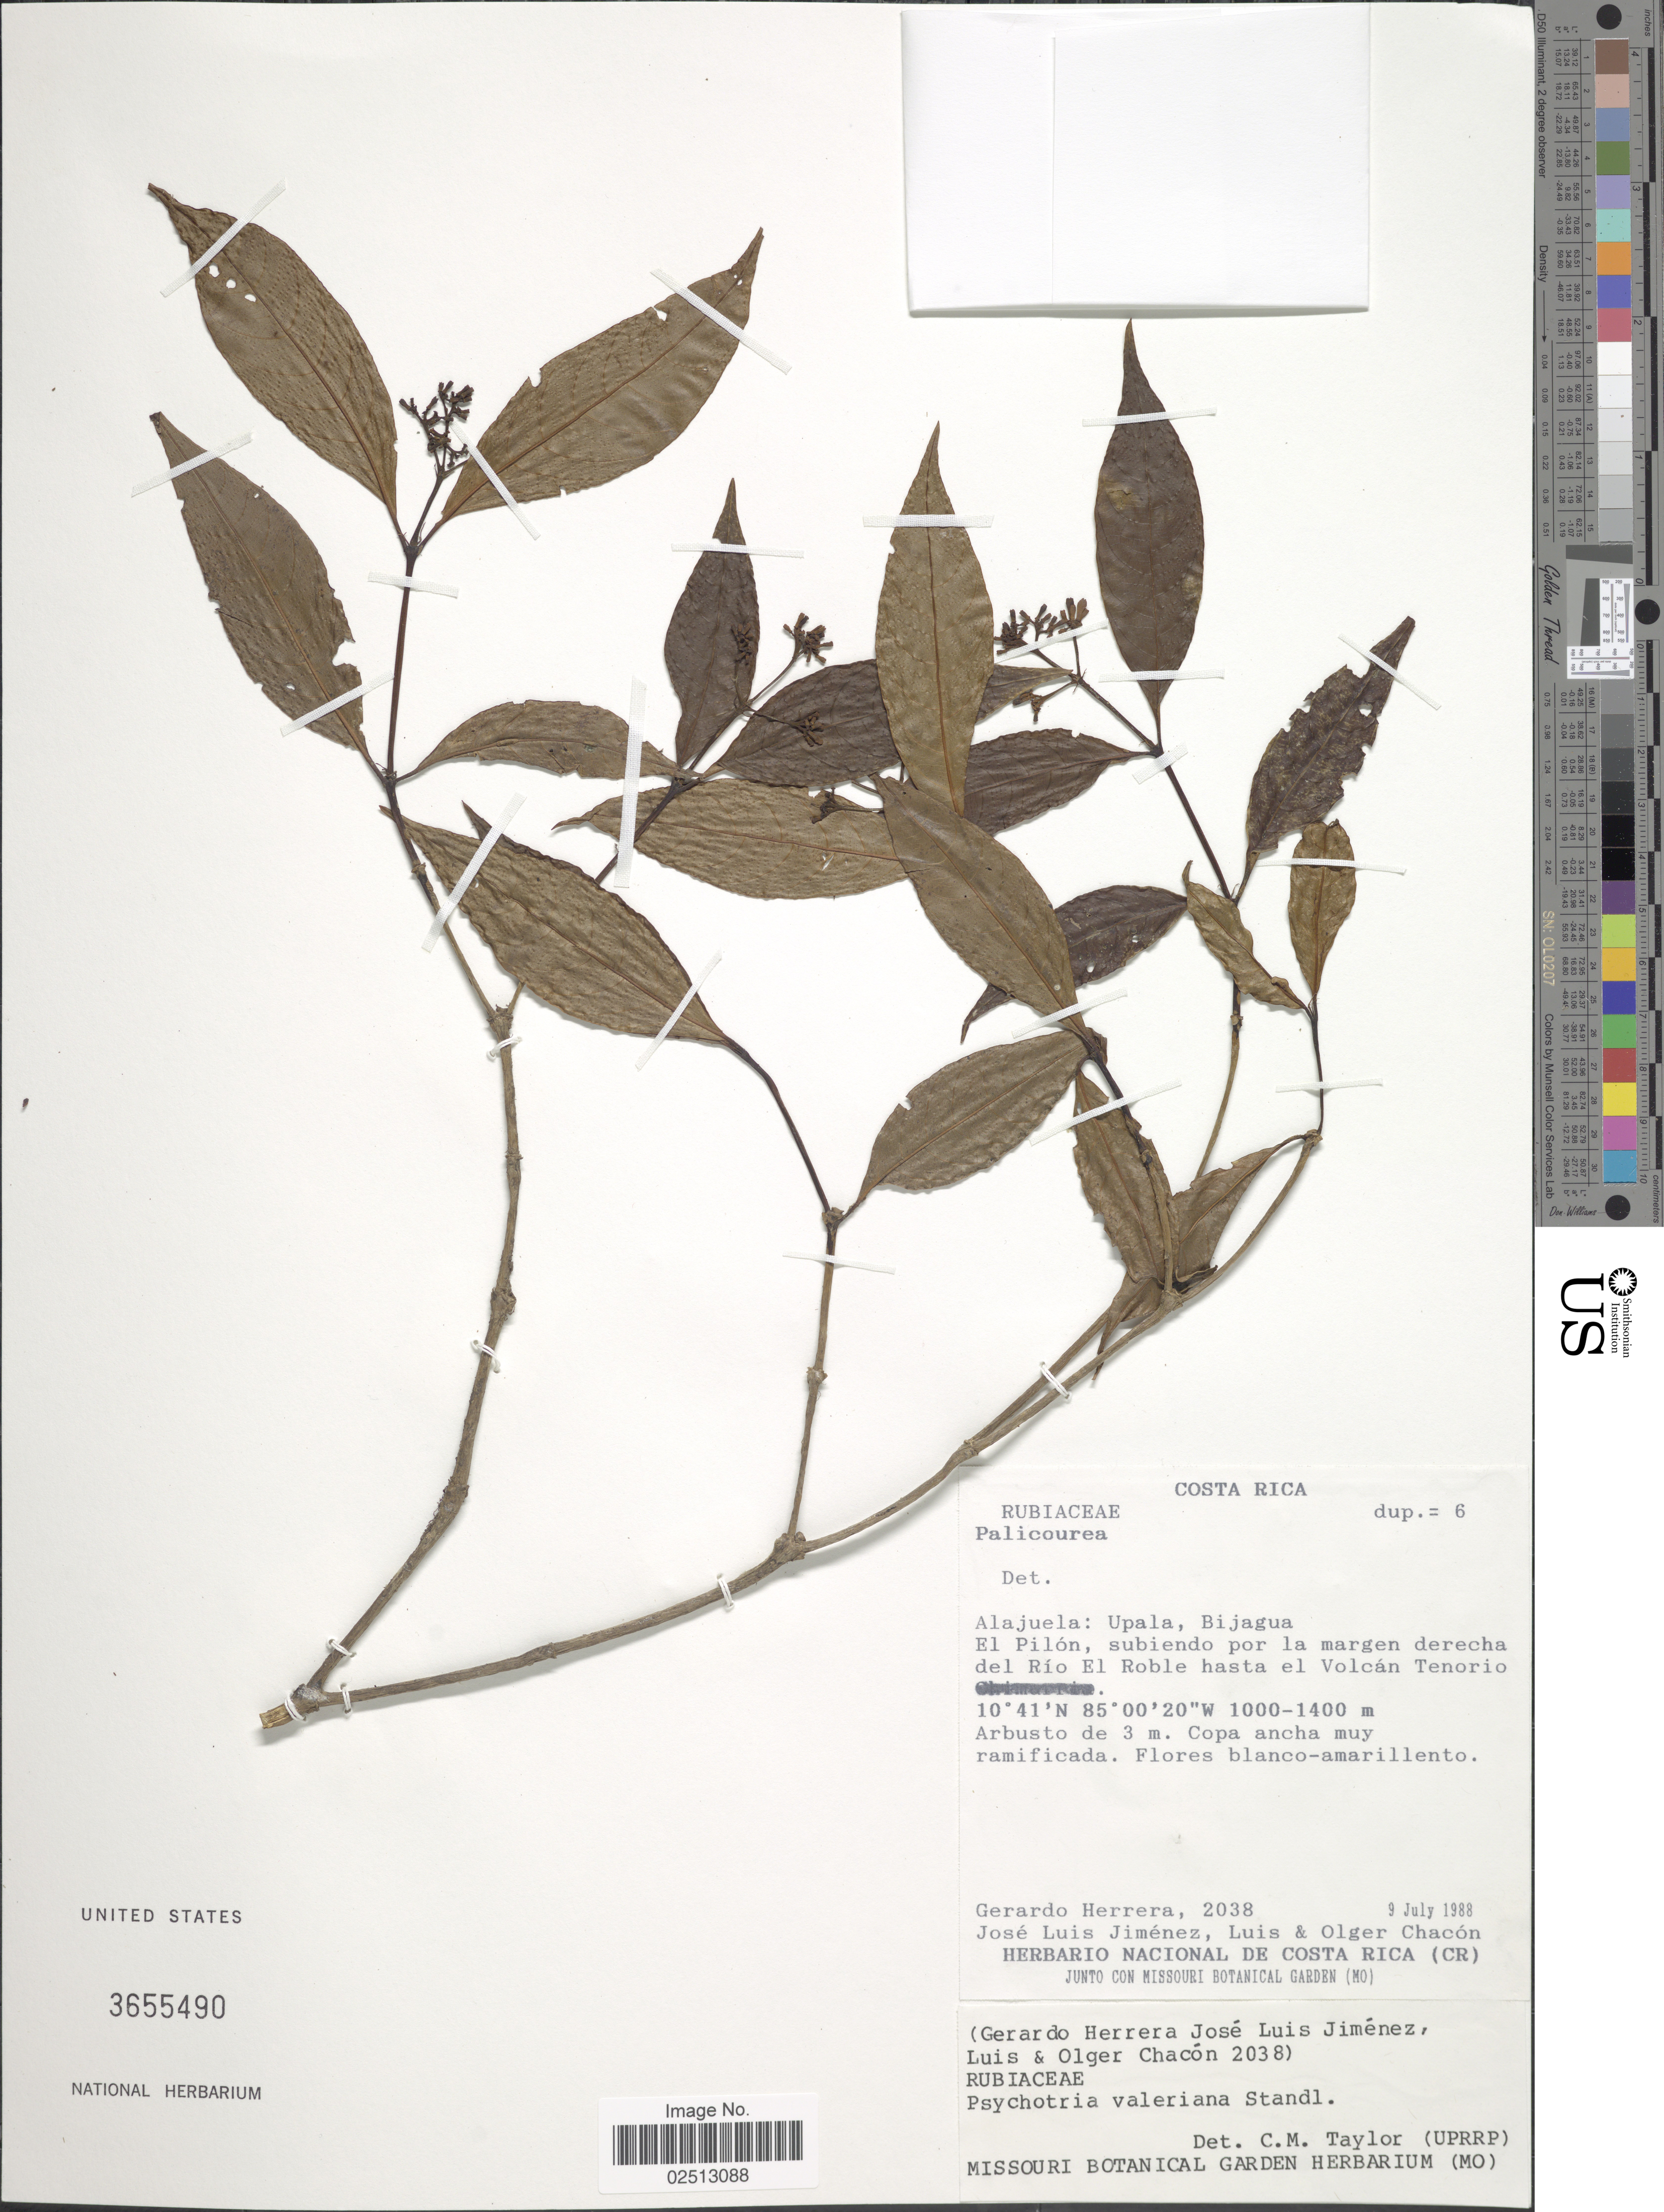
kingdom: Plantae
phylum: Tracheophyta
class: Magnoliopsida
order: Gentianales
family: Rubiaceae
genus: Psychotria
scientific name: Psychotria valeriana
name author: Standl.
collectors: G. Herrera, J. Jiménez, L. Chacon & O. Chacon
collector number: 2038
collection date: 1988-07-09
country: Costa Rica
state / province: Alajuela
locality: Alajuela: Upala, Bijagua El Pilon, subiendo por la margen derecha del Rio El Roble hasta el Volcan Tenorio.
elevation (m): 1000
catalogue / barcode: US 3655490